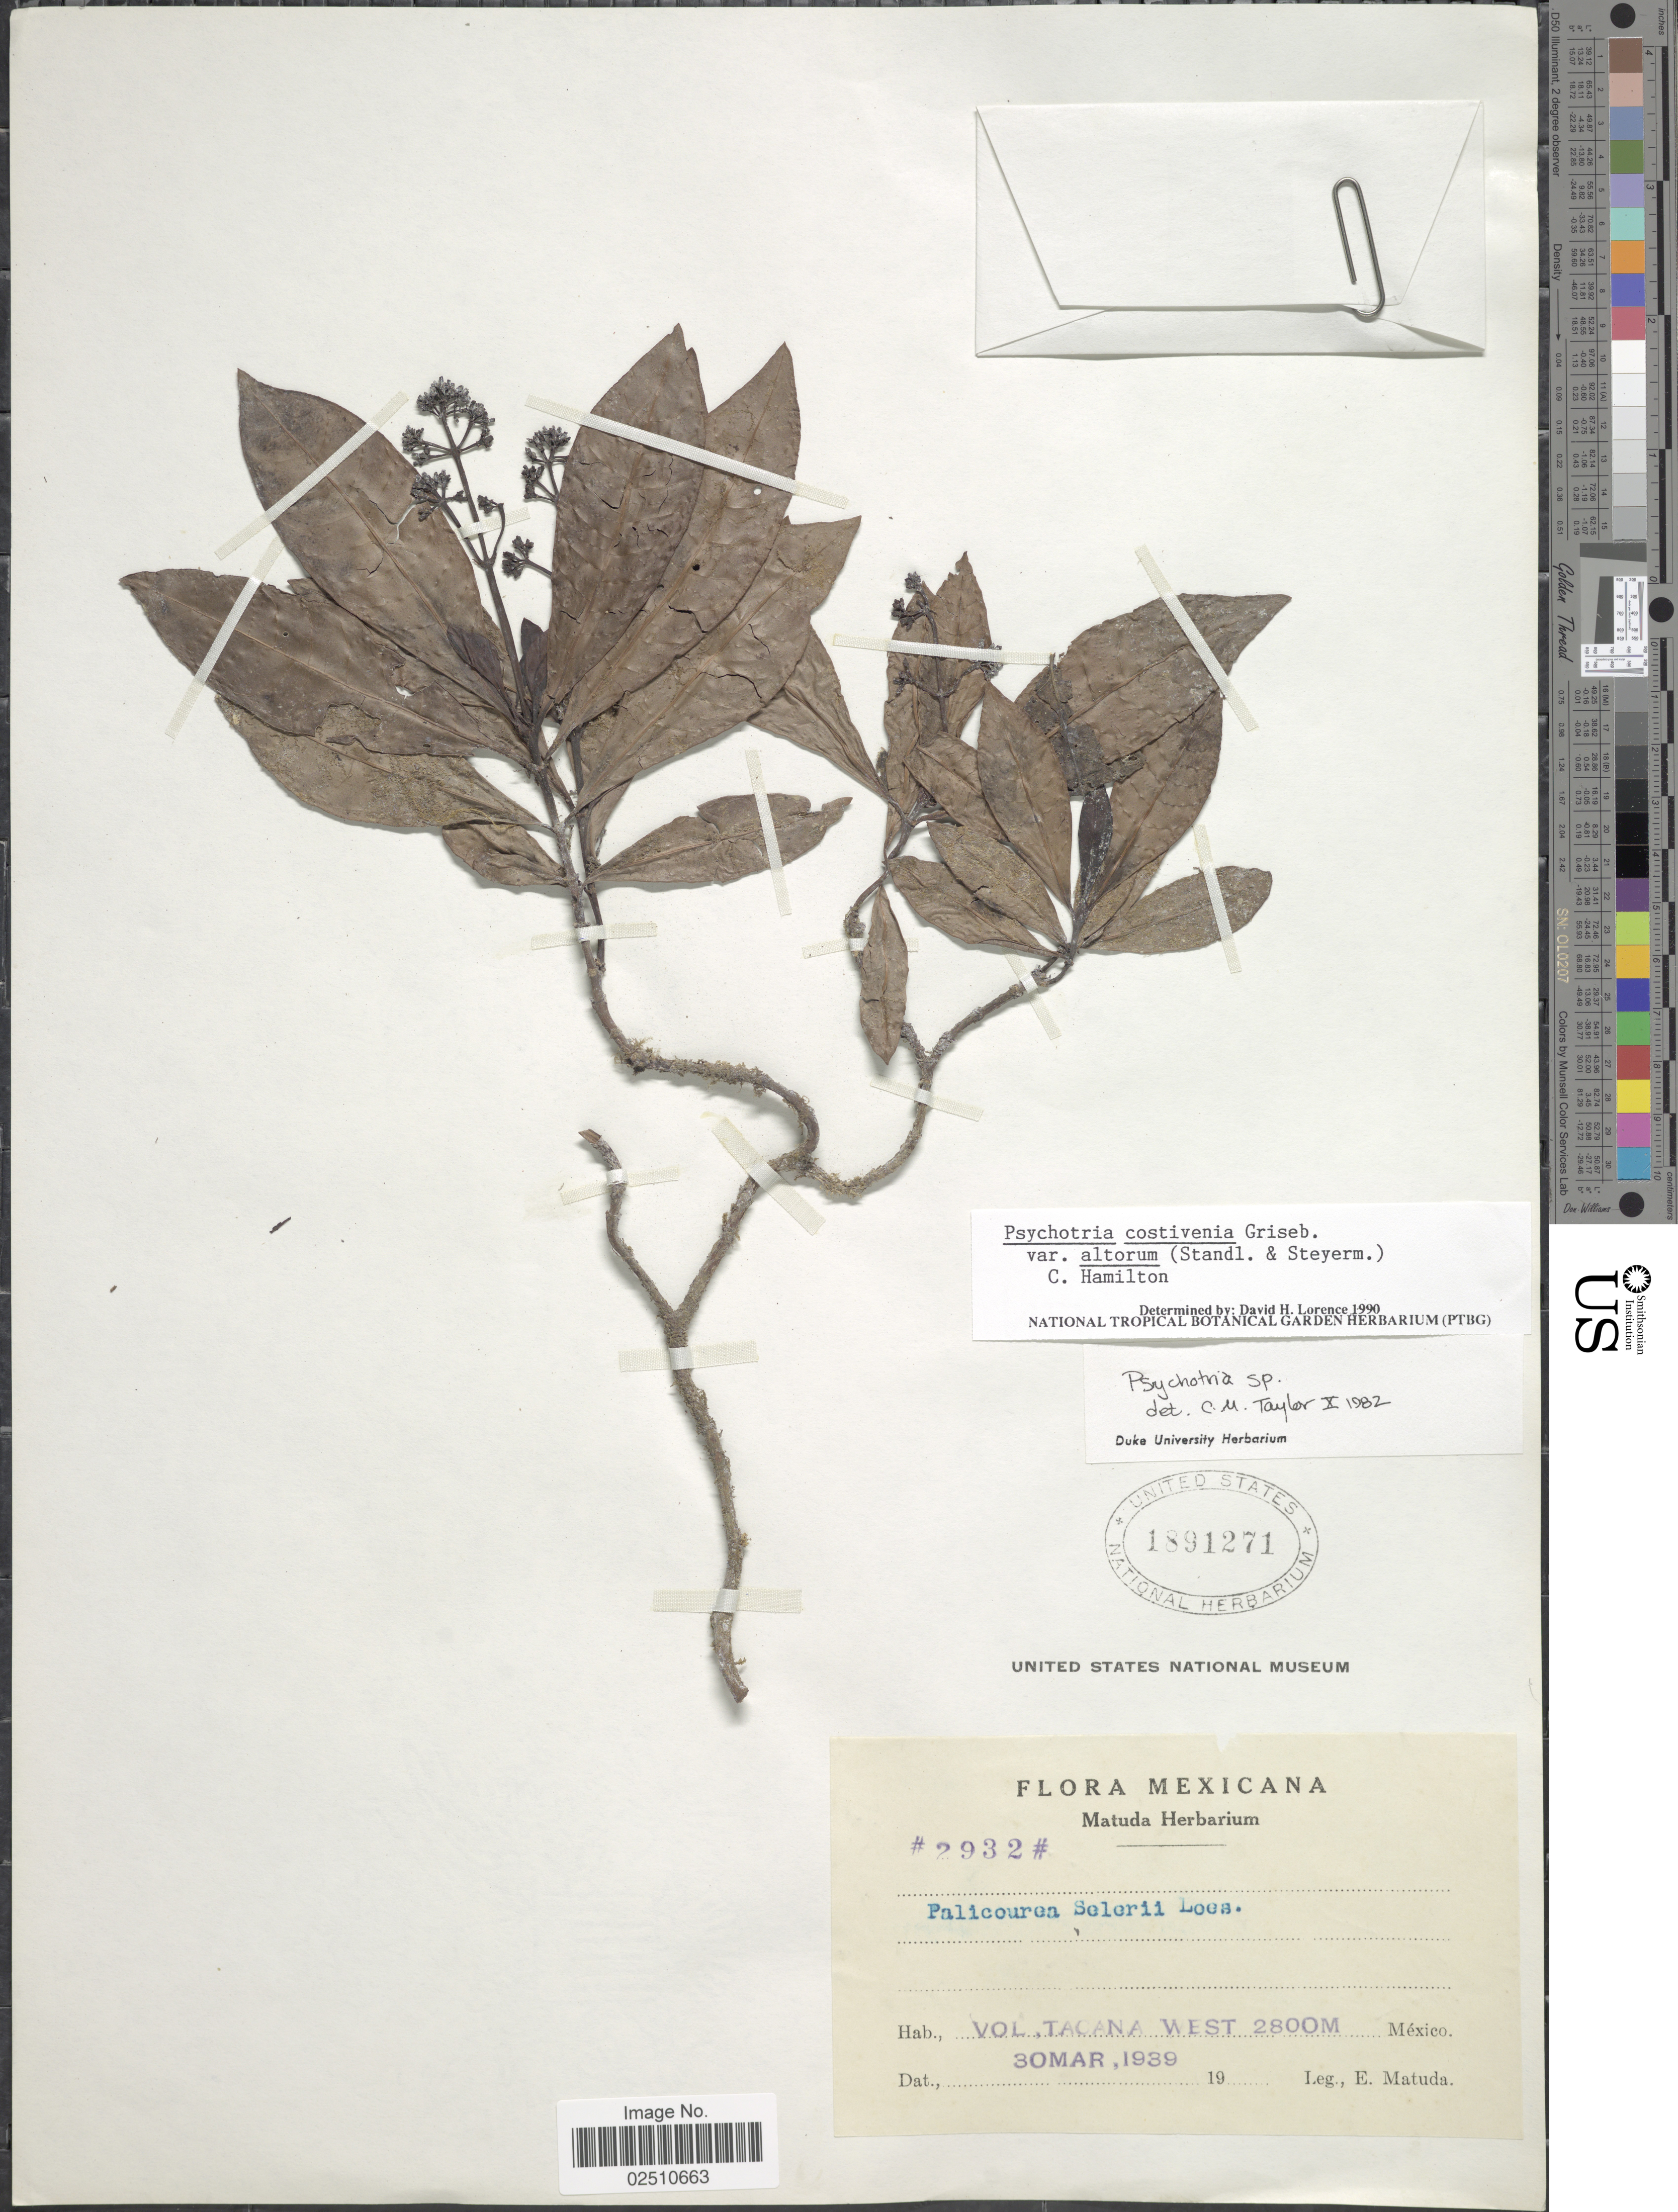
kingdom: Plantae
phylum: Tracheophyta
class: Magnoliopsida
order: Gentianales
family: Rubiaceae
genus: Psychotria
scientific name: Psychotria costivenia var. altorum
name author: (Standl. & Steyerm.) C.W. Ham.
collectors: E. Matuda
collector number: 2932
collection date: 1939-03-30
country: Mexico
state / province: México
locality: Vol. Tacana West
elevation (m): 2800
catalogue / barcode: US 1891271